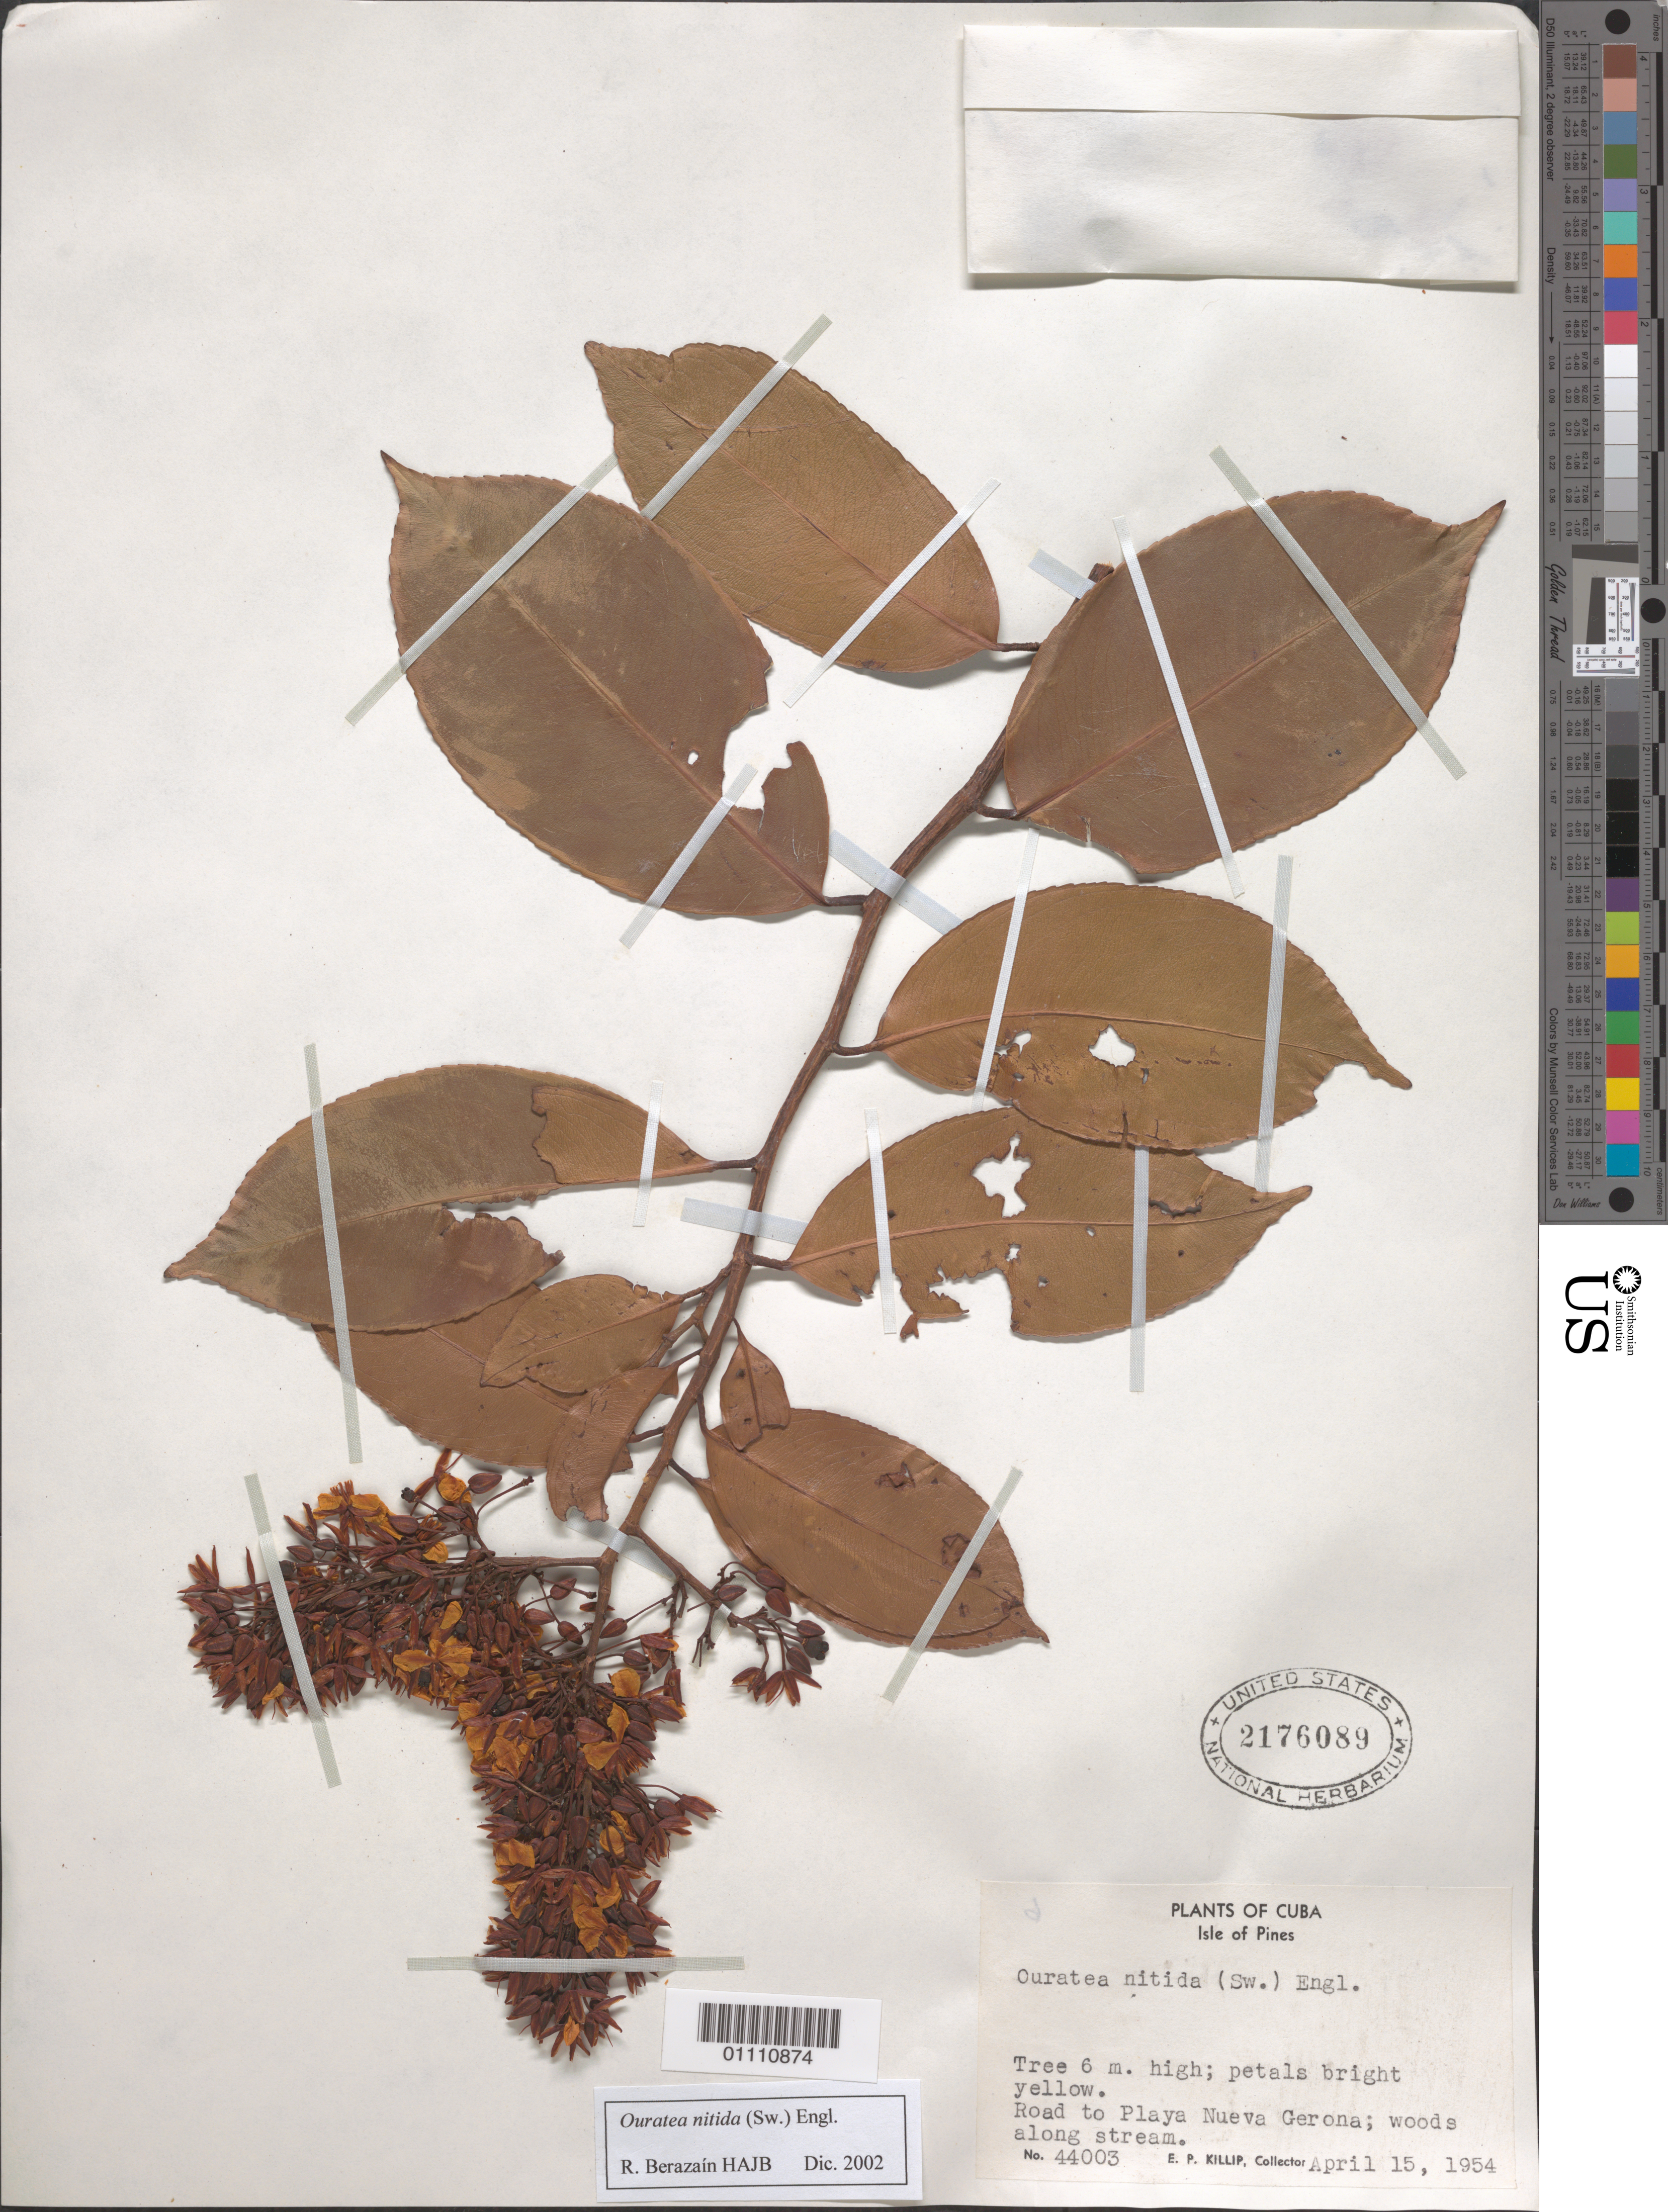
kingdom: Plantae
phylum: Tracheophyta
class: Magnoliopsida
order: Malpighiales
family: Ochnaceae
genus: Ouratea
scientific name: Ouratea nitida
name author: (Sw.) Engl.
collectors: E. P. Killip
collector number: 44003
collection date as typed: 15 Apr 1954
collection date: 1954-04-15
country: Cuba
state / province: Isla de La Juventud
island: Isla de la Juventud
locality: Isle of Pines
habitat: road to playa nueva gerona, woods along stream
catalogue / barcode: US 2176089